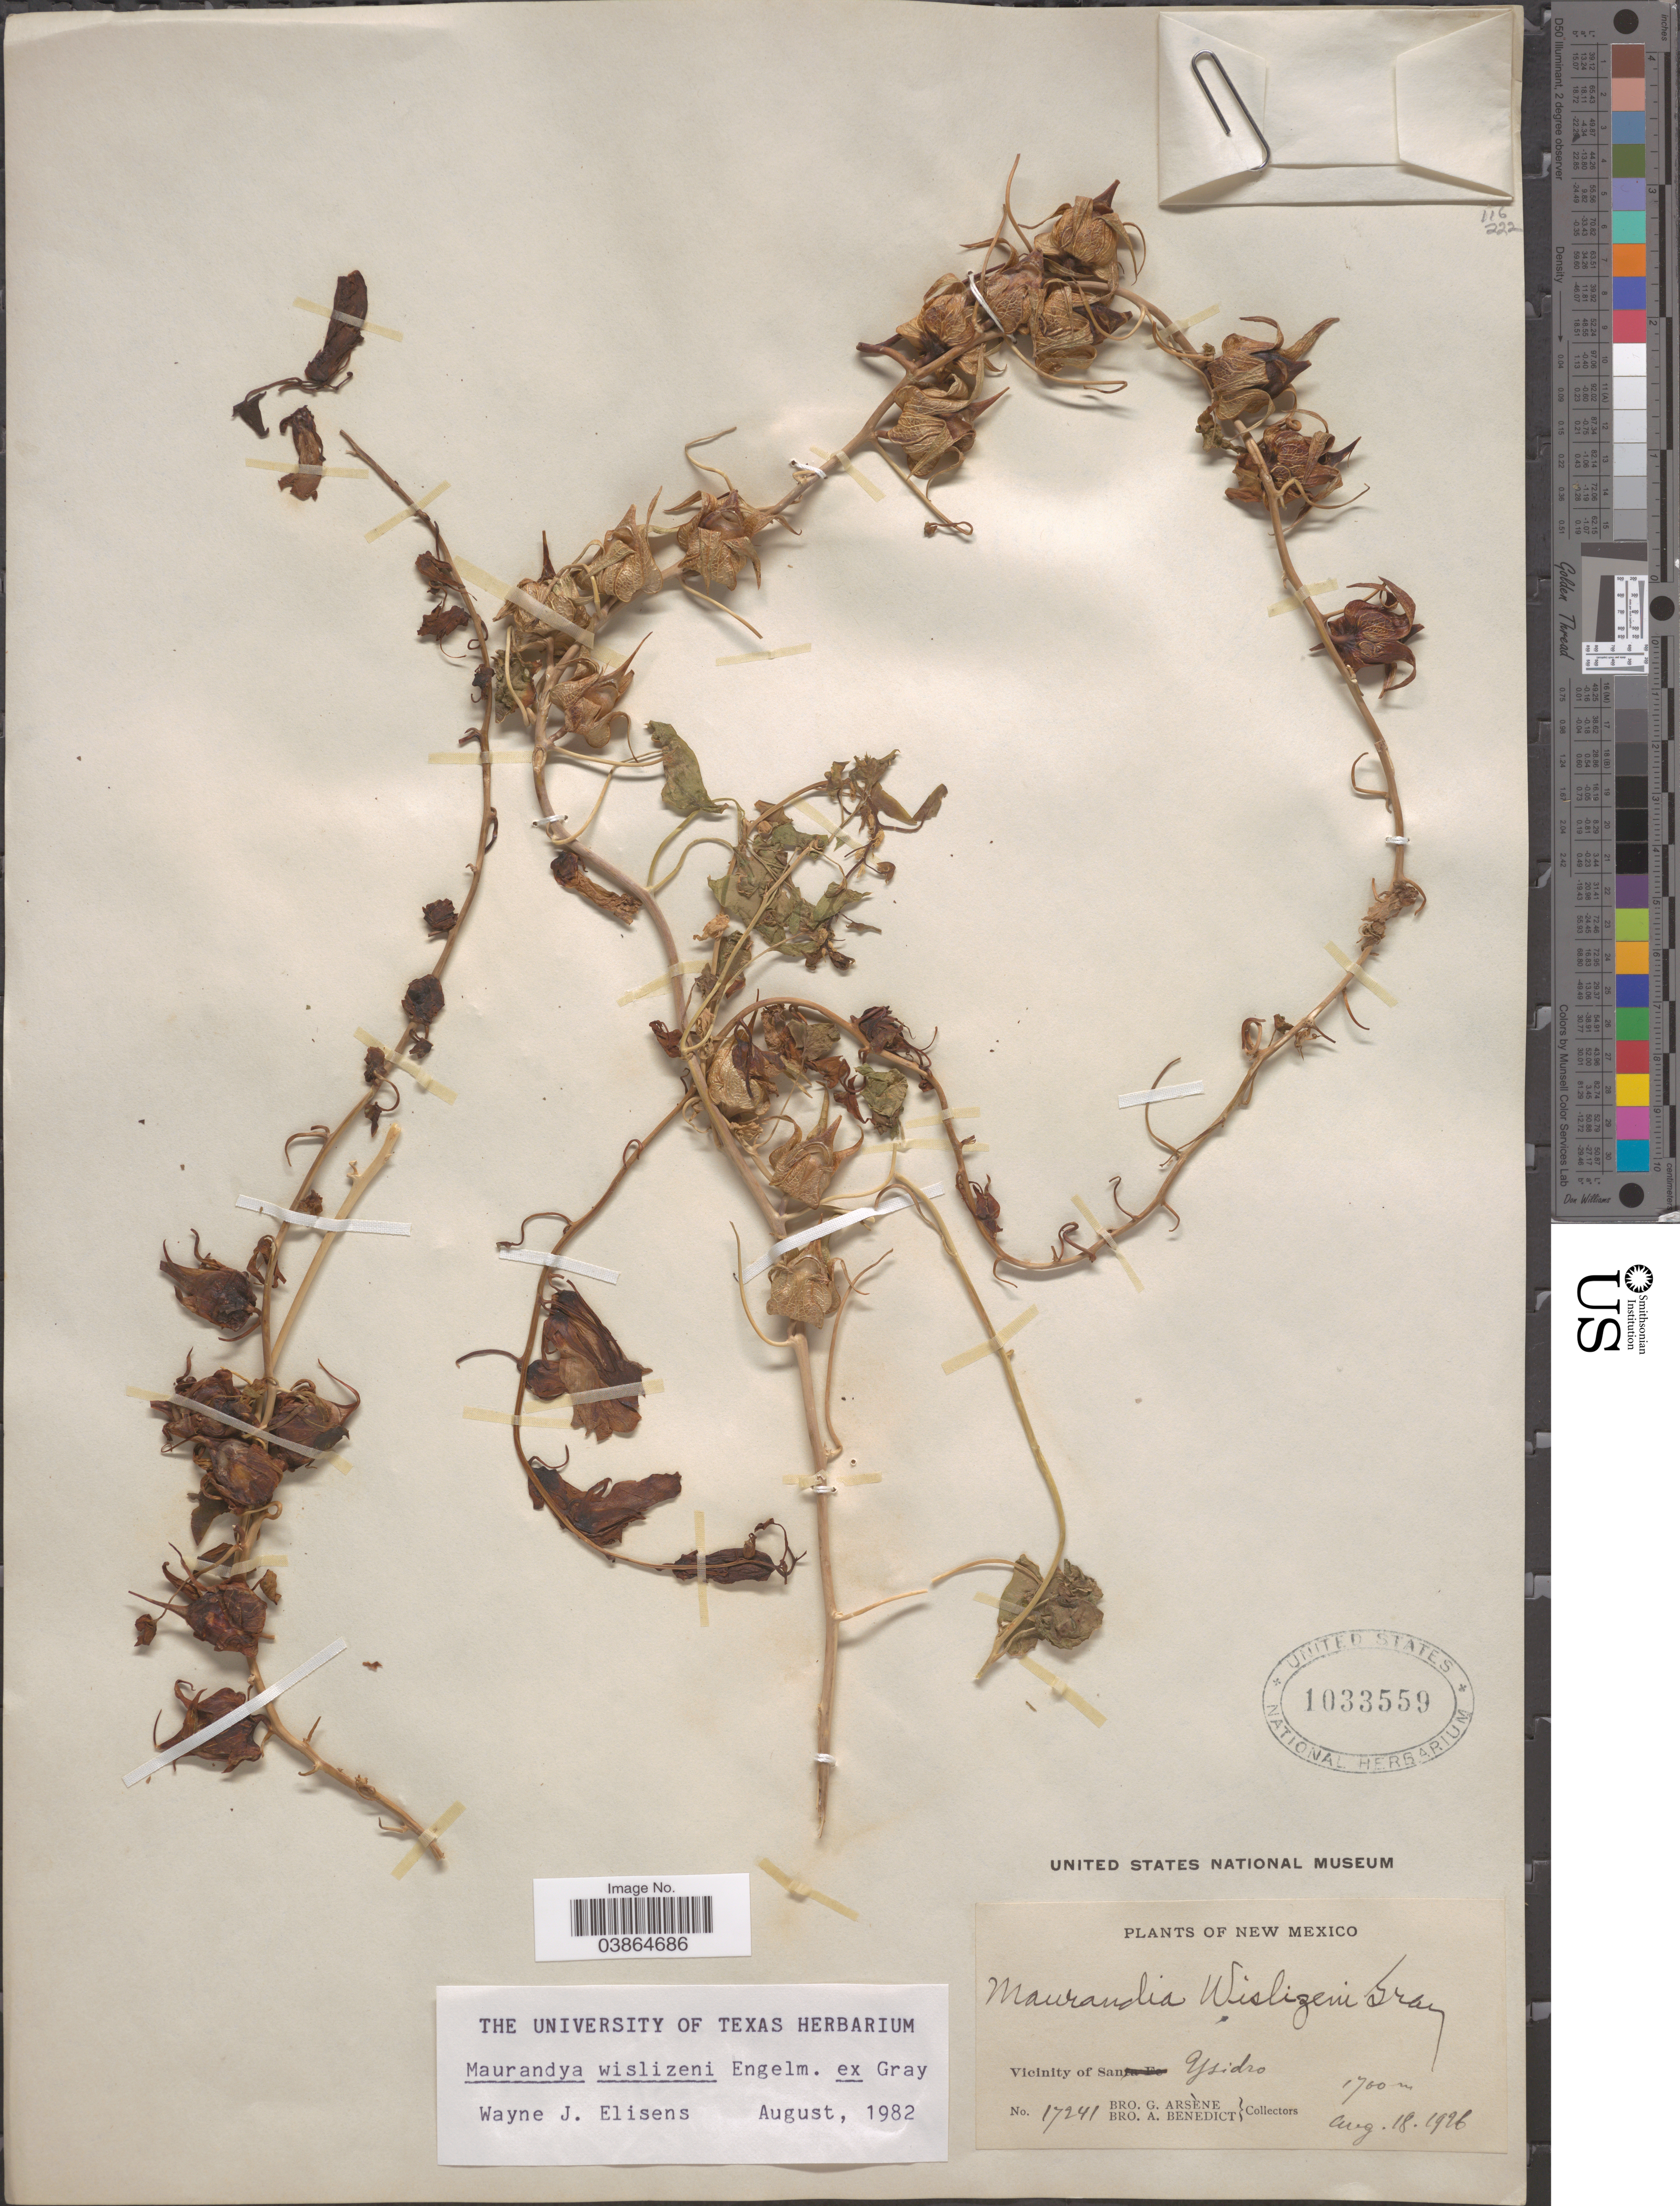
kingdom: Plantae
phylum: Tracheophyta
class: Magnoliopsida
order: Lamiales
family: Plantaginaceae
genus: Maurandya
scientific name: Maurandya wislizeni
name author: Engelm. ex A. Gray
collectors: Bro. G. Arsène & Bro. A. Benedict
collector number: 17241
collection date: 1926-08-18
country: United States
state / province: New Mexico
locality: Vicinity of San Ysidro.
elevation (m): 1700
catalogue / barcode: US 1033559